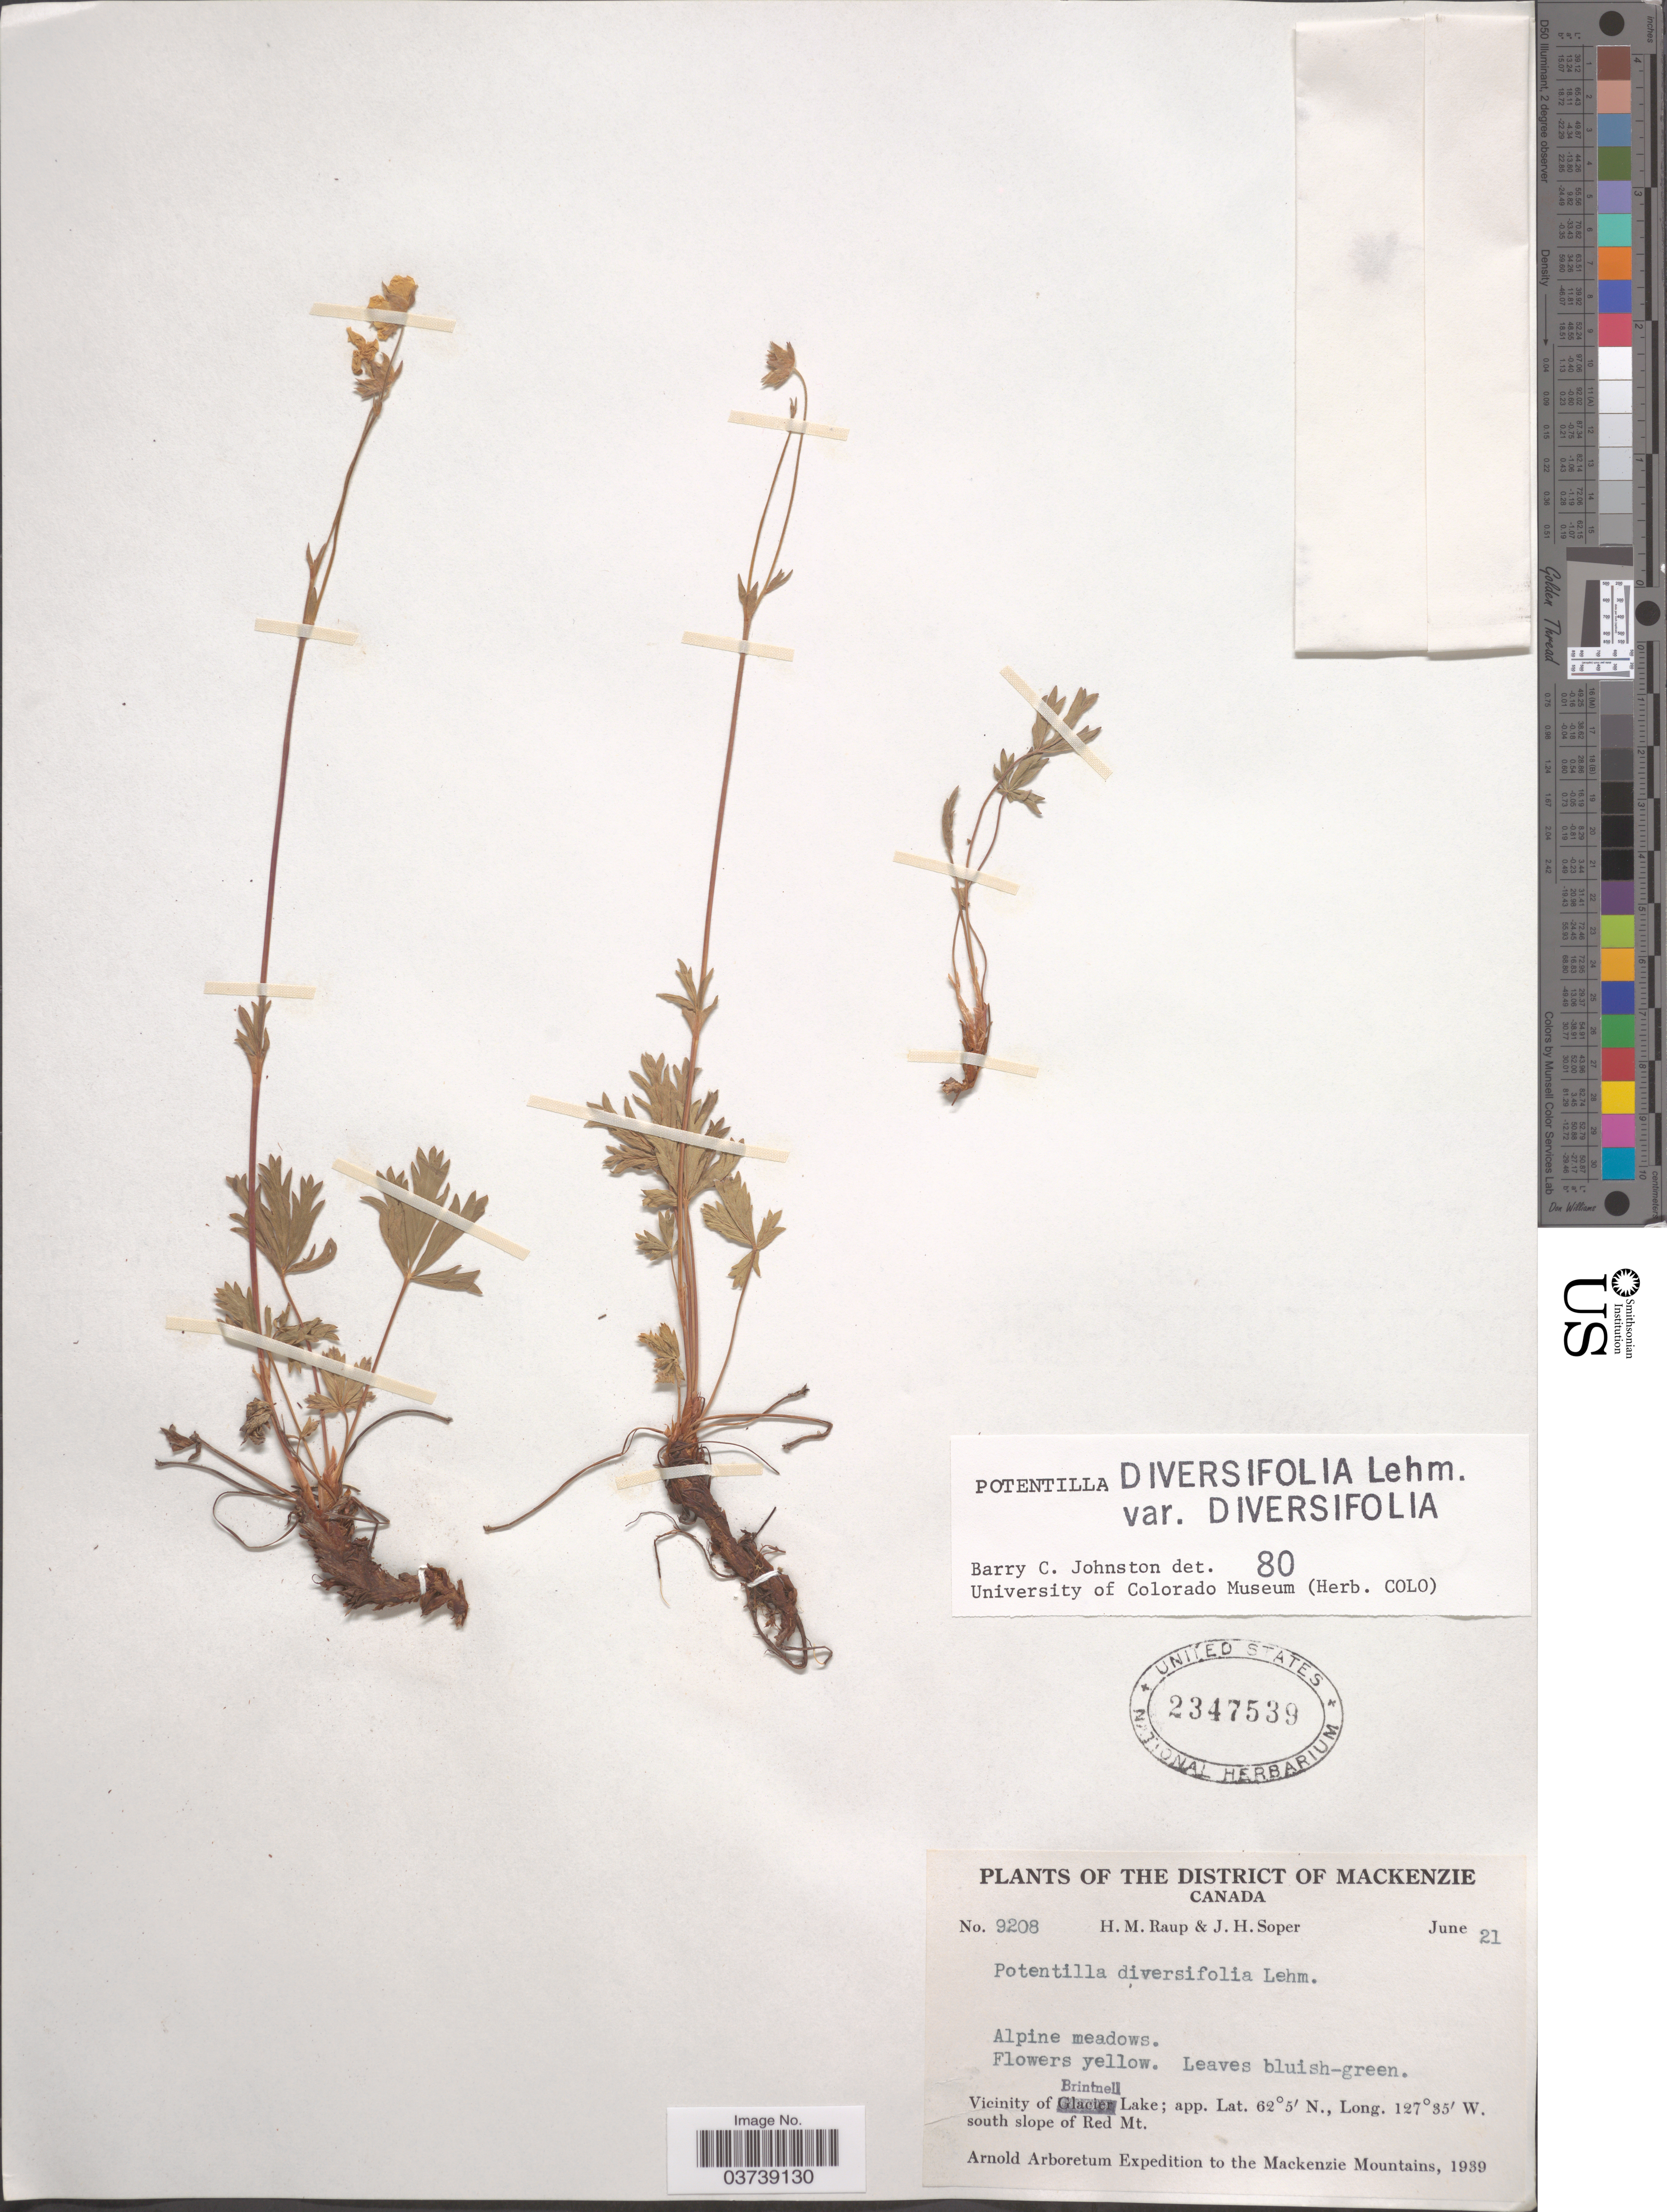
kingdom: Plantae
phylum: Tracheophyta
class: Magnoliopsida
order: Rosales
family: Rosaceae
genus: Potentilla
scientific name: Potentilla diversifolia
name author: Lehm.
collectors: H. Raup & J. H. Soper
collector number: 9208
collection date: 1939-06-21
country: Canada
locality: District of Mackenzie. Vicinity of Brintnell Lake; south slope of Red Mt.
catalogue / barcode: US 2347539